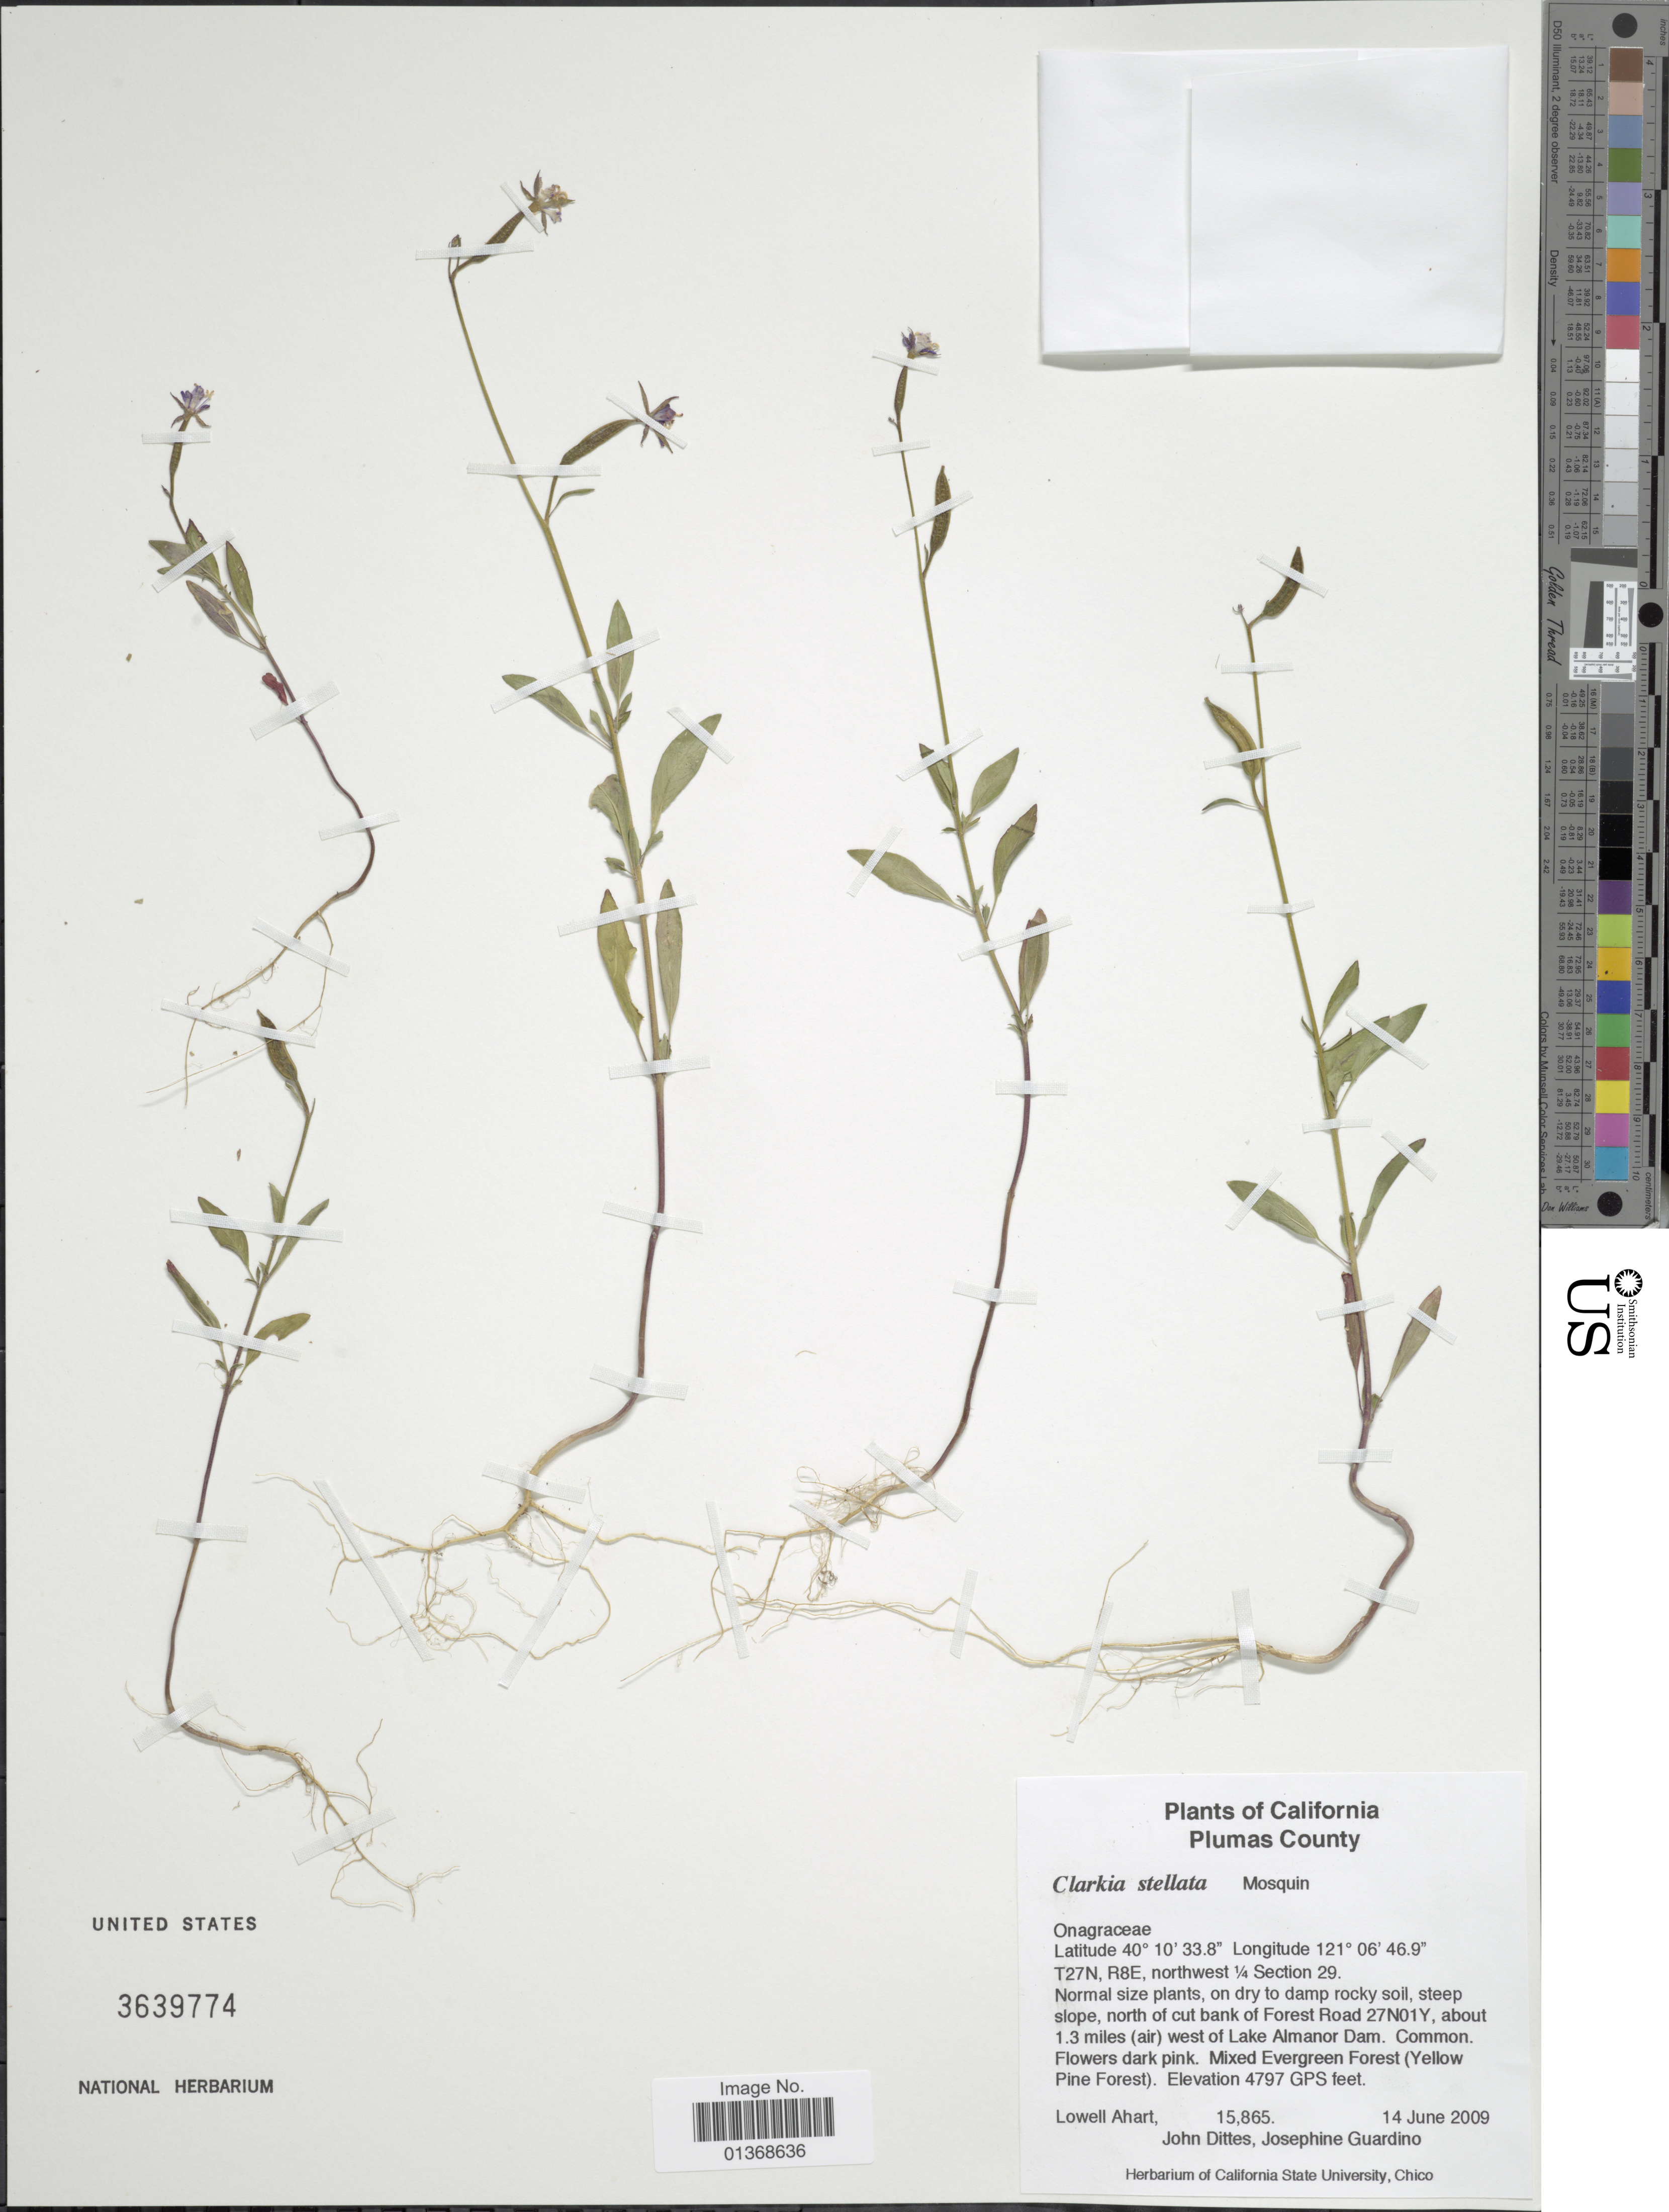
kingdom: Plantae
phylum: Tracheophyta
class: Magnoliopsida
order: Myrtales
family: Onagraceae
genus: Clarkia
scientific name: Clarkia stellata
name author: Mosquin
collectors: L. Ahart, J. Dittes & J. Guardino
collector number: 15865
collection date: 2009-06-14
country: United States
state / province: California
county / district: Plumas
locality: Plumas County, T27N, R8E, Northwest ¼ Section 29, steep slope, North of cut bank of Forest Road 27N01Y, about 1.3 miles (air) west of Lake Almanor Dam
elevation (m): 1462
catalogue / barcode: US 3639774